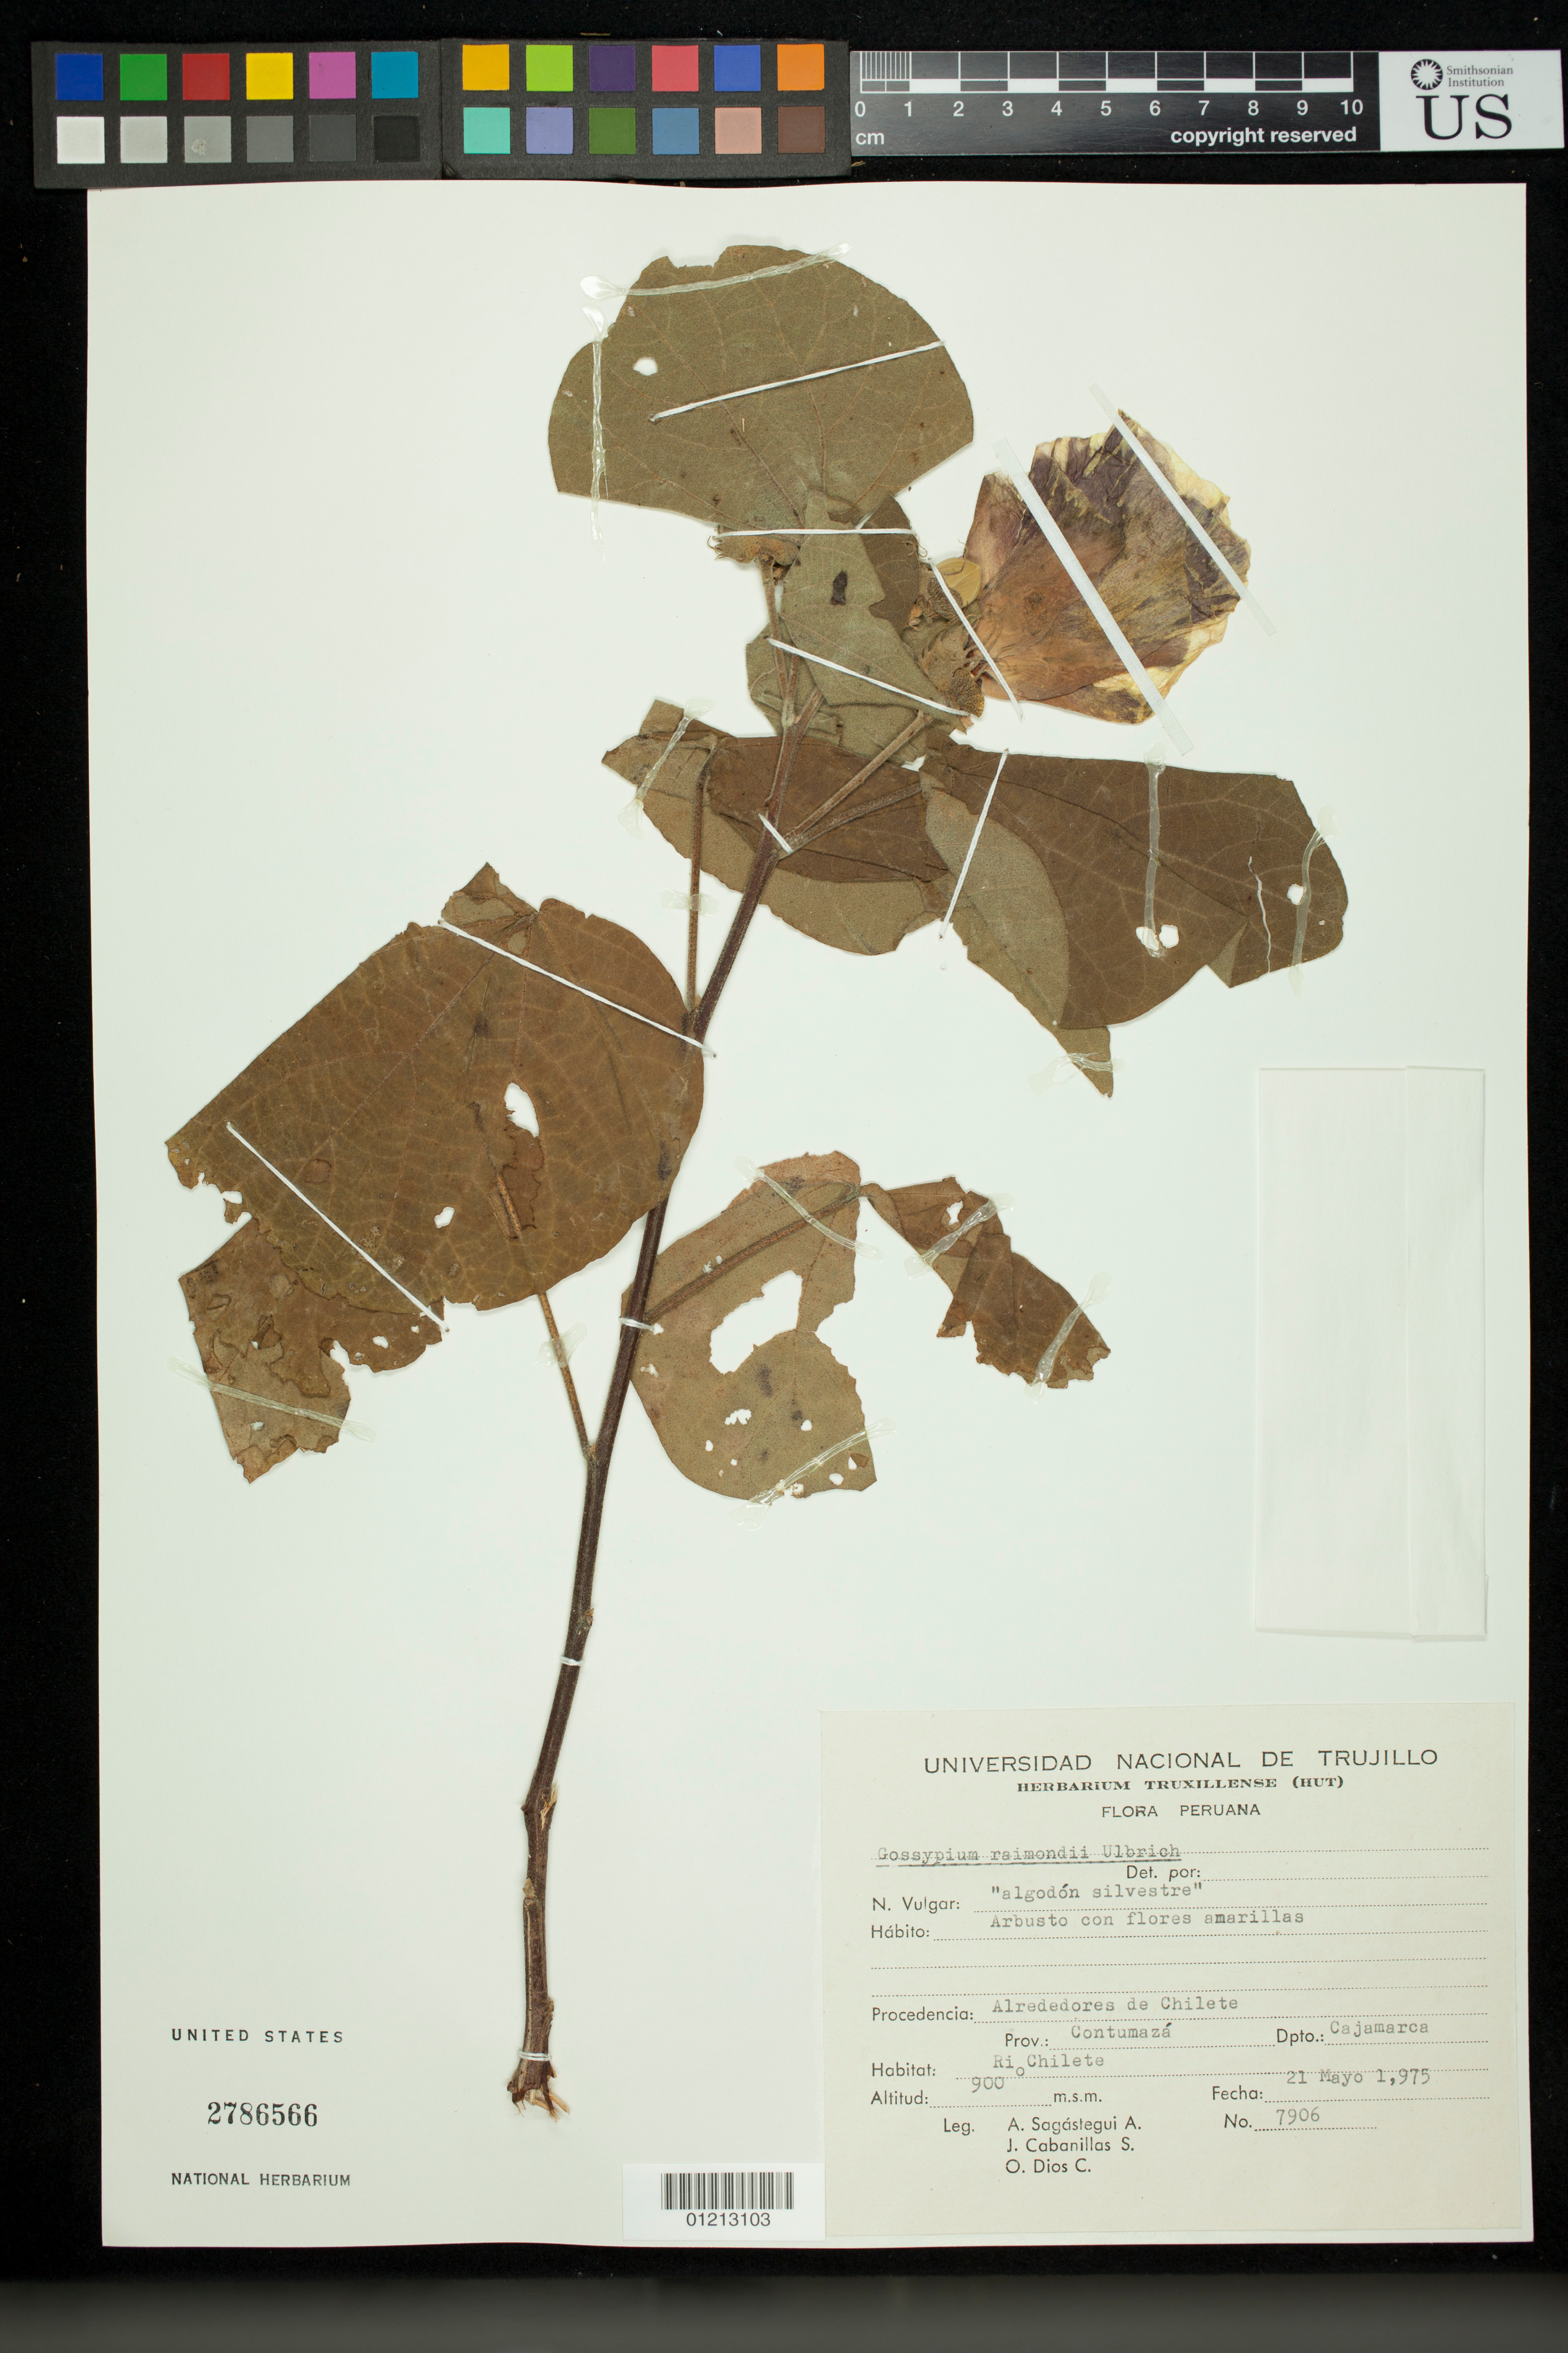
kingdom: Plantae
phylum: Tracheophyta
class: Magnoliopsida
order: Malvales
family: Malvaceae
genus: Gossypium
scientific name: Gossypium raimondii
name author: Ulbr.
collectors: A. Sagástegui A., J. Cabanillas S. & O. Dios C.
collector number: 7906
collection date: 1975-05-21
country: Peru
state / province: Cajamarca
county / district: Contumazá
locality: Alrededores de Chilete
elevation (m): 900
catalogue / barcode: US 2786566